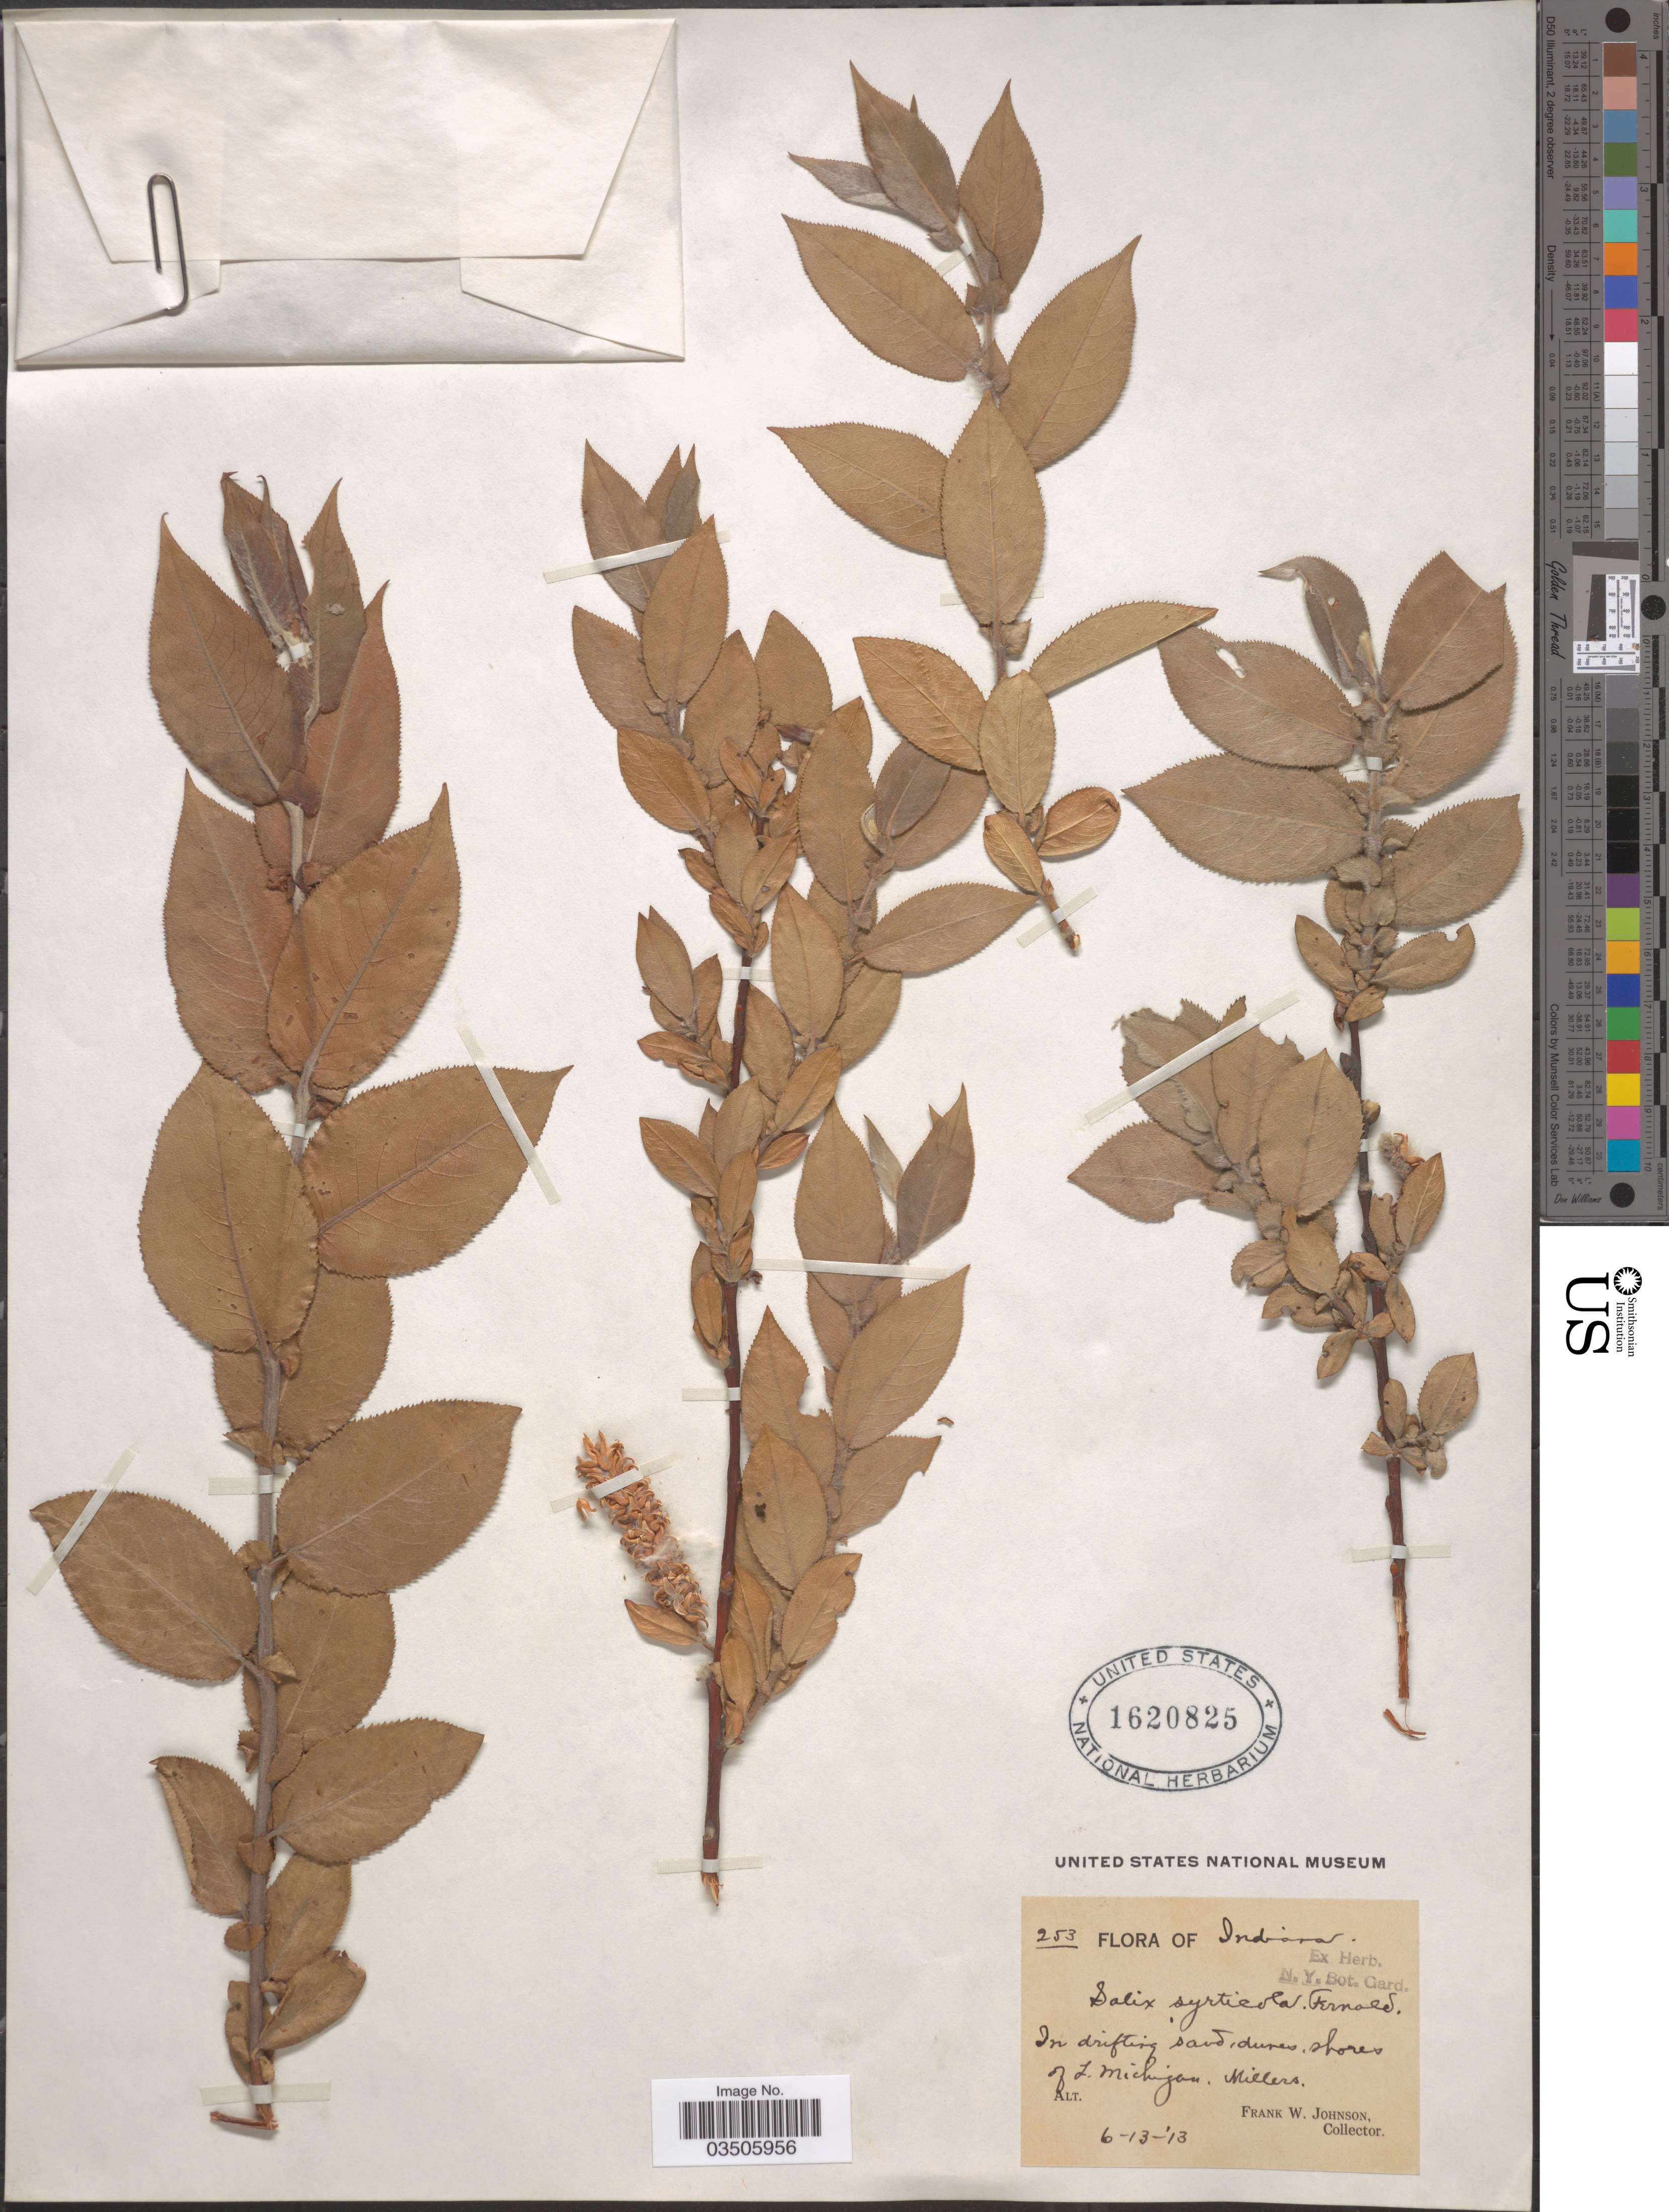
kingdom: Plantae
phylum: Tracheophyta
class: Magnoliopsida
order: Malpighiales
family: Salicaceae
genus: Salix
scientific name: Salix syrticola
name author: Fernald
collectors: F. W. Johnson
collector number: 253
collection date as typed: Transcribed d/m/y: 13/6/13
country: United States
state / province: Indiana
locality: In drifting sand, dunes, shores of L. Michigan, Millers.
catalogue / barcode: US 1620825